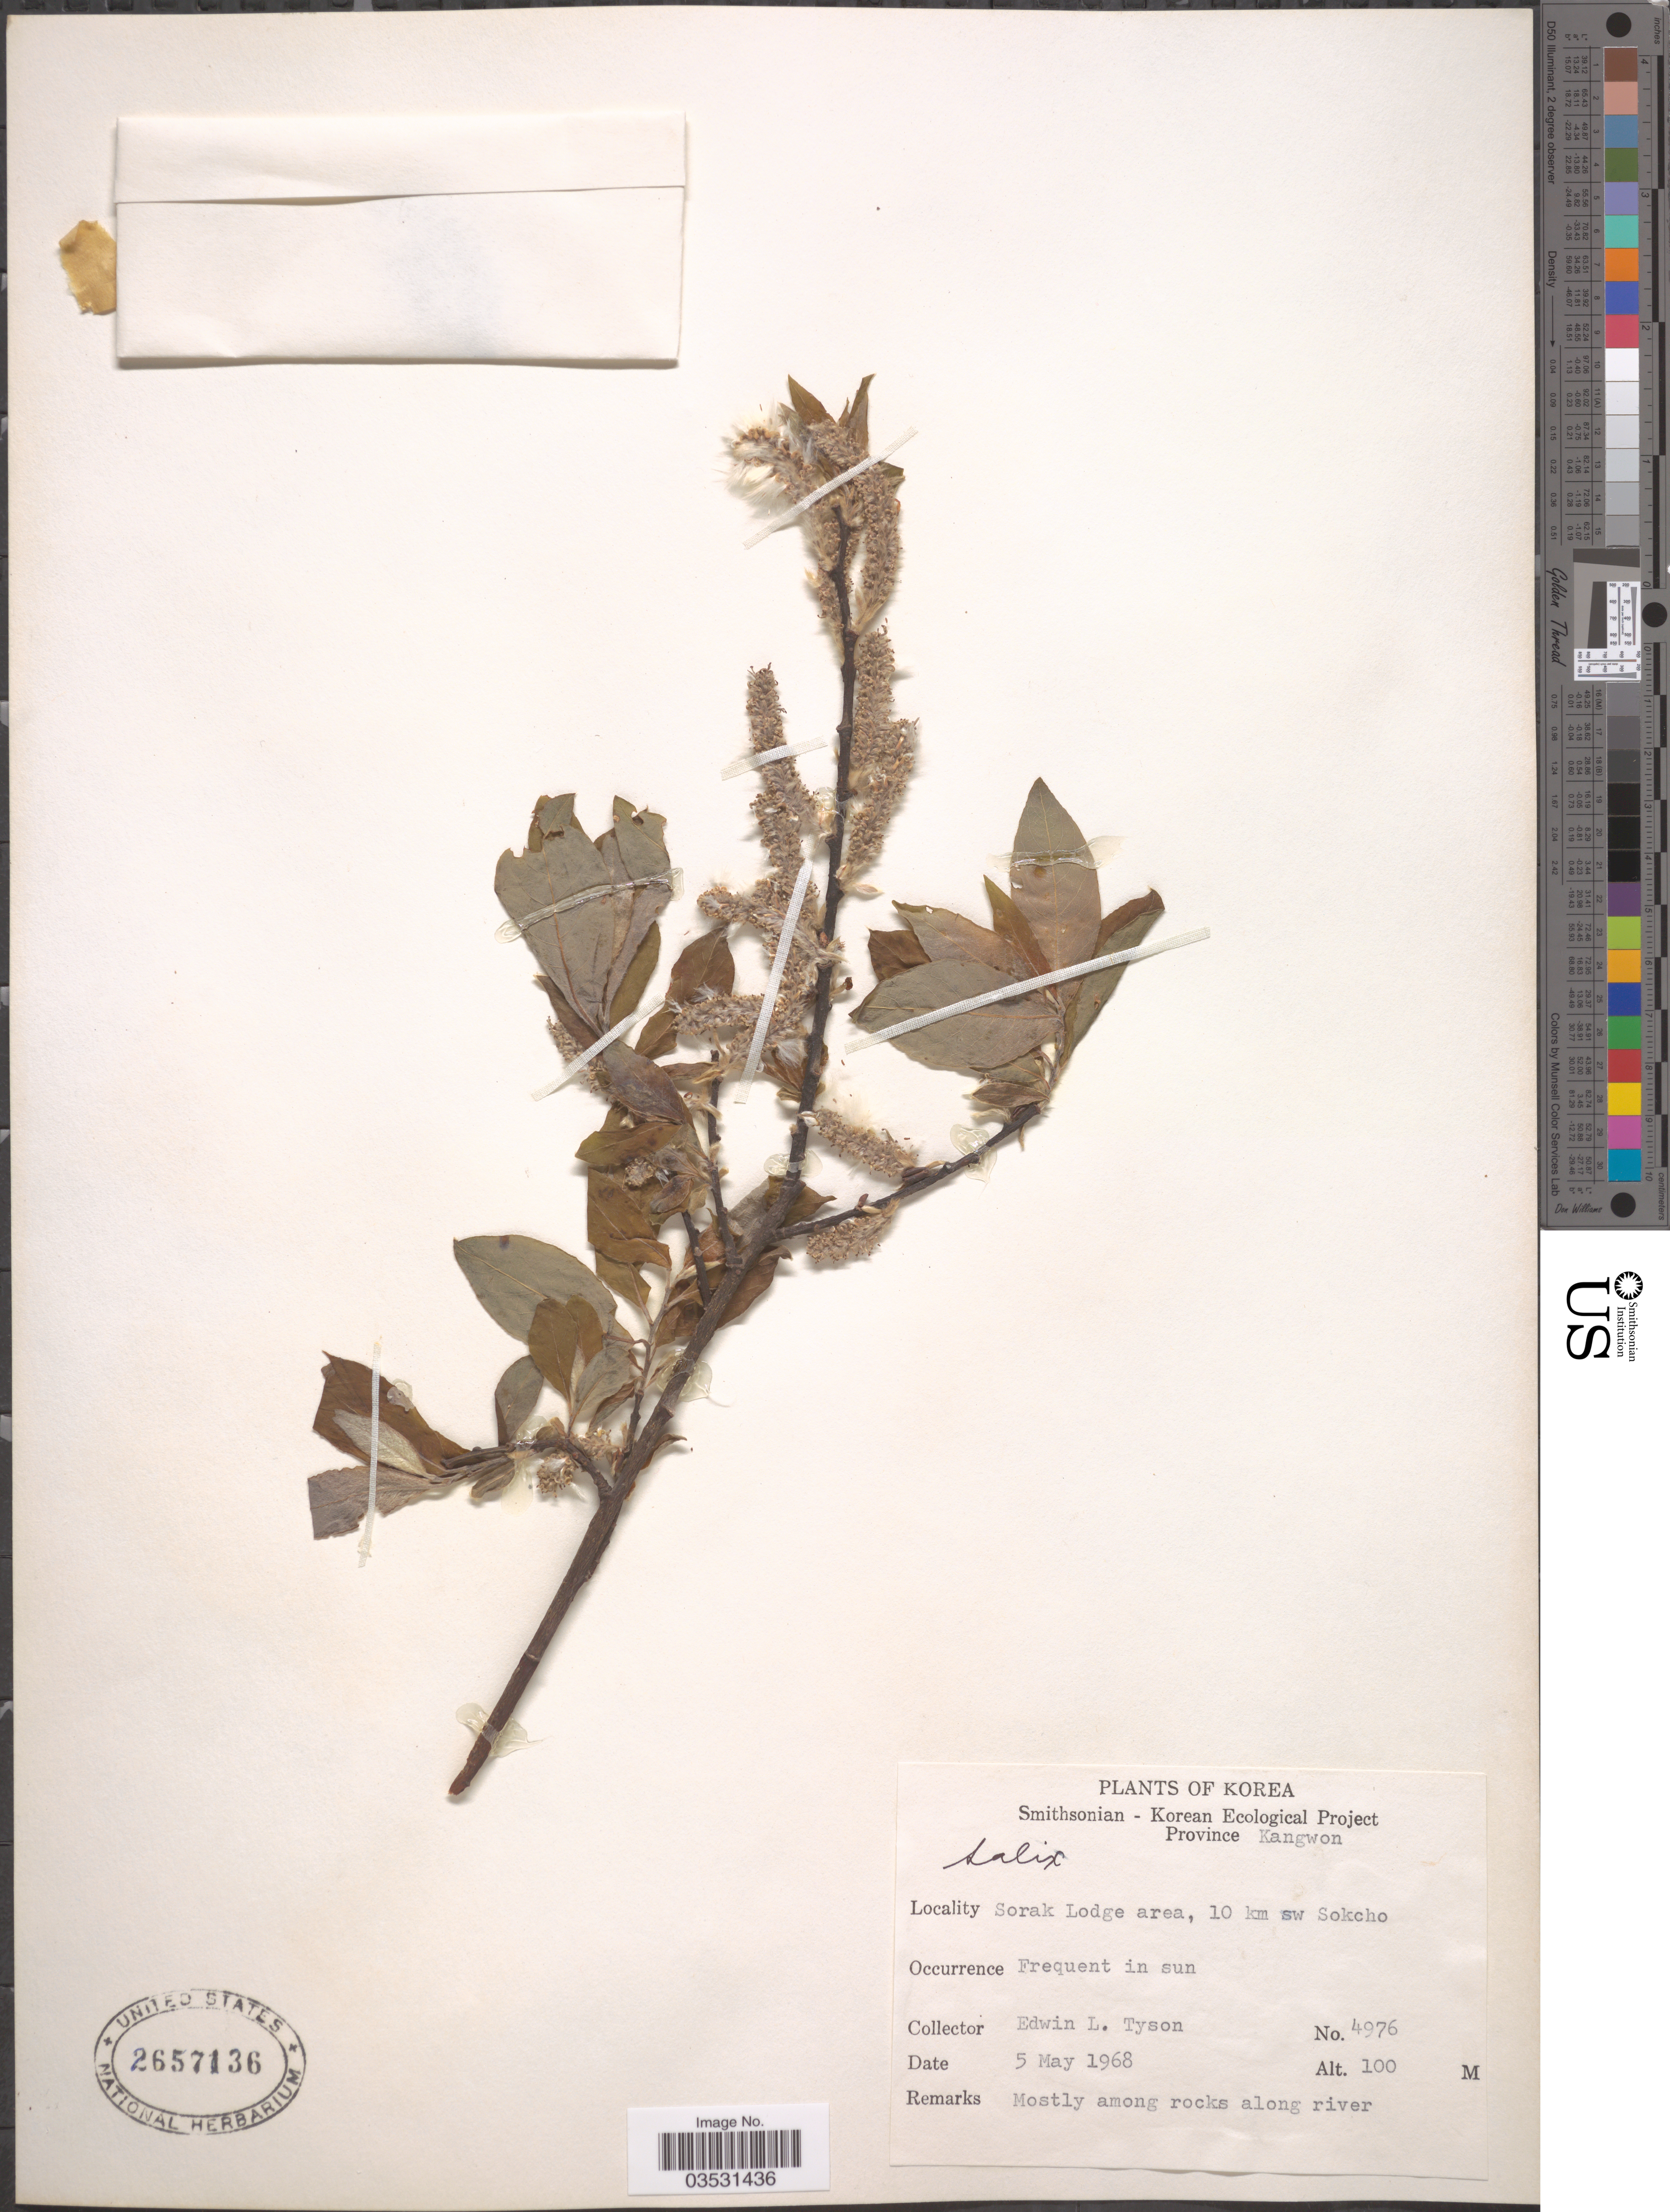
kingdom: Plantae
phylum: Tracheophyta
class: Magnoliopsida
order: Malpighiales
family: Salicaceae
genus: Salix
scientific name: Salix cordata x S. sericea Marshall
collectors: E. L. Tyson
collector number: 4976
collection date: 1968-05-05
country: North Korea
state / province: Kangwon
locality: Sorak Lodge area, 10 km sw Sokcho.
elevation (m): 100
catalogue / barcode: US 2657136